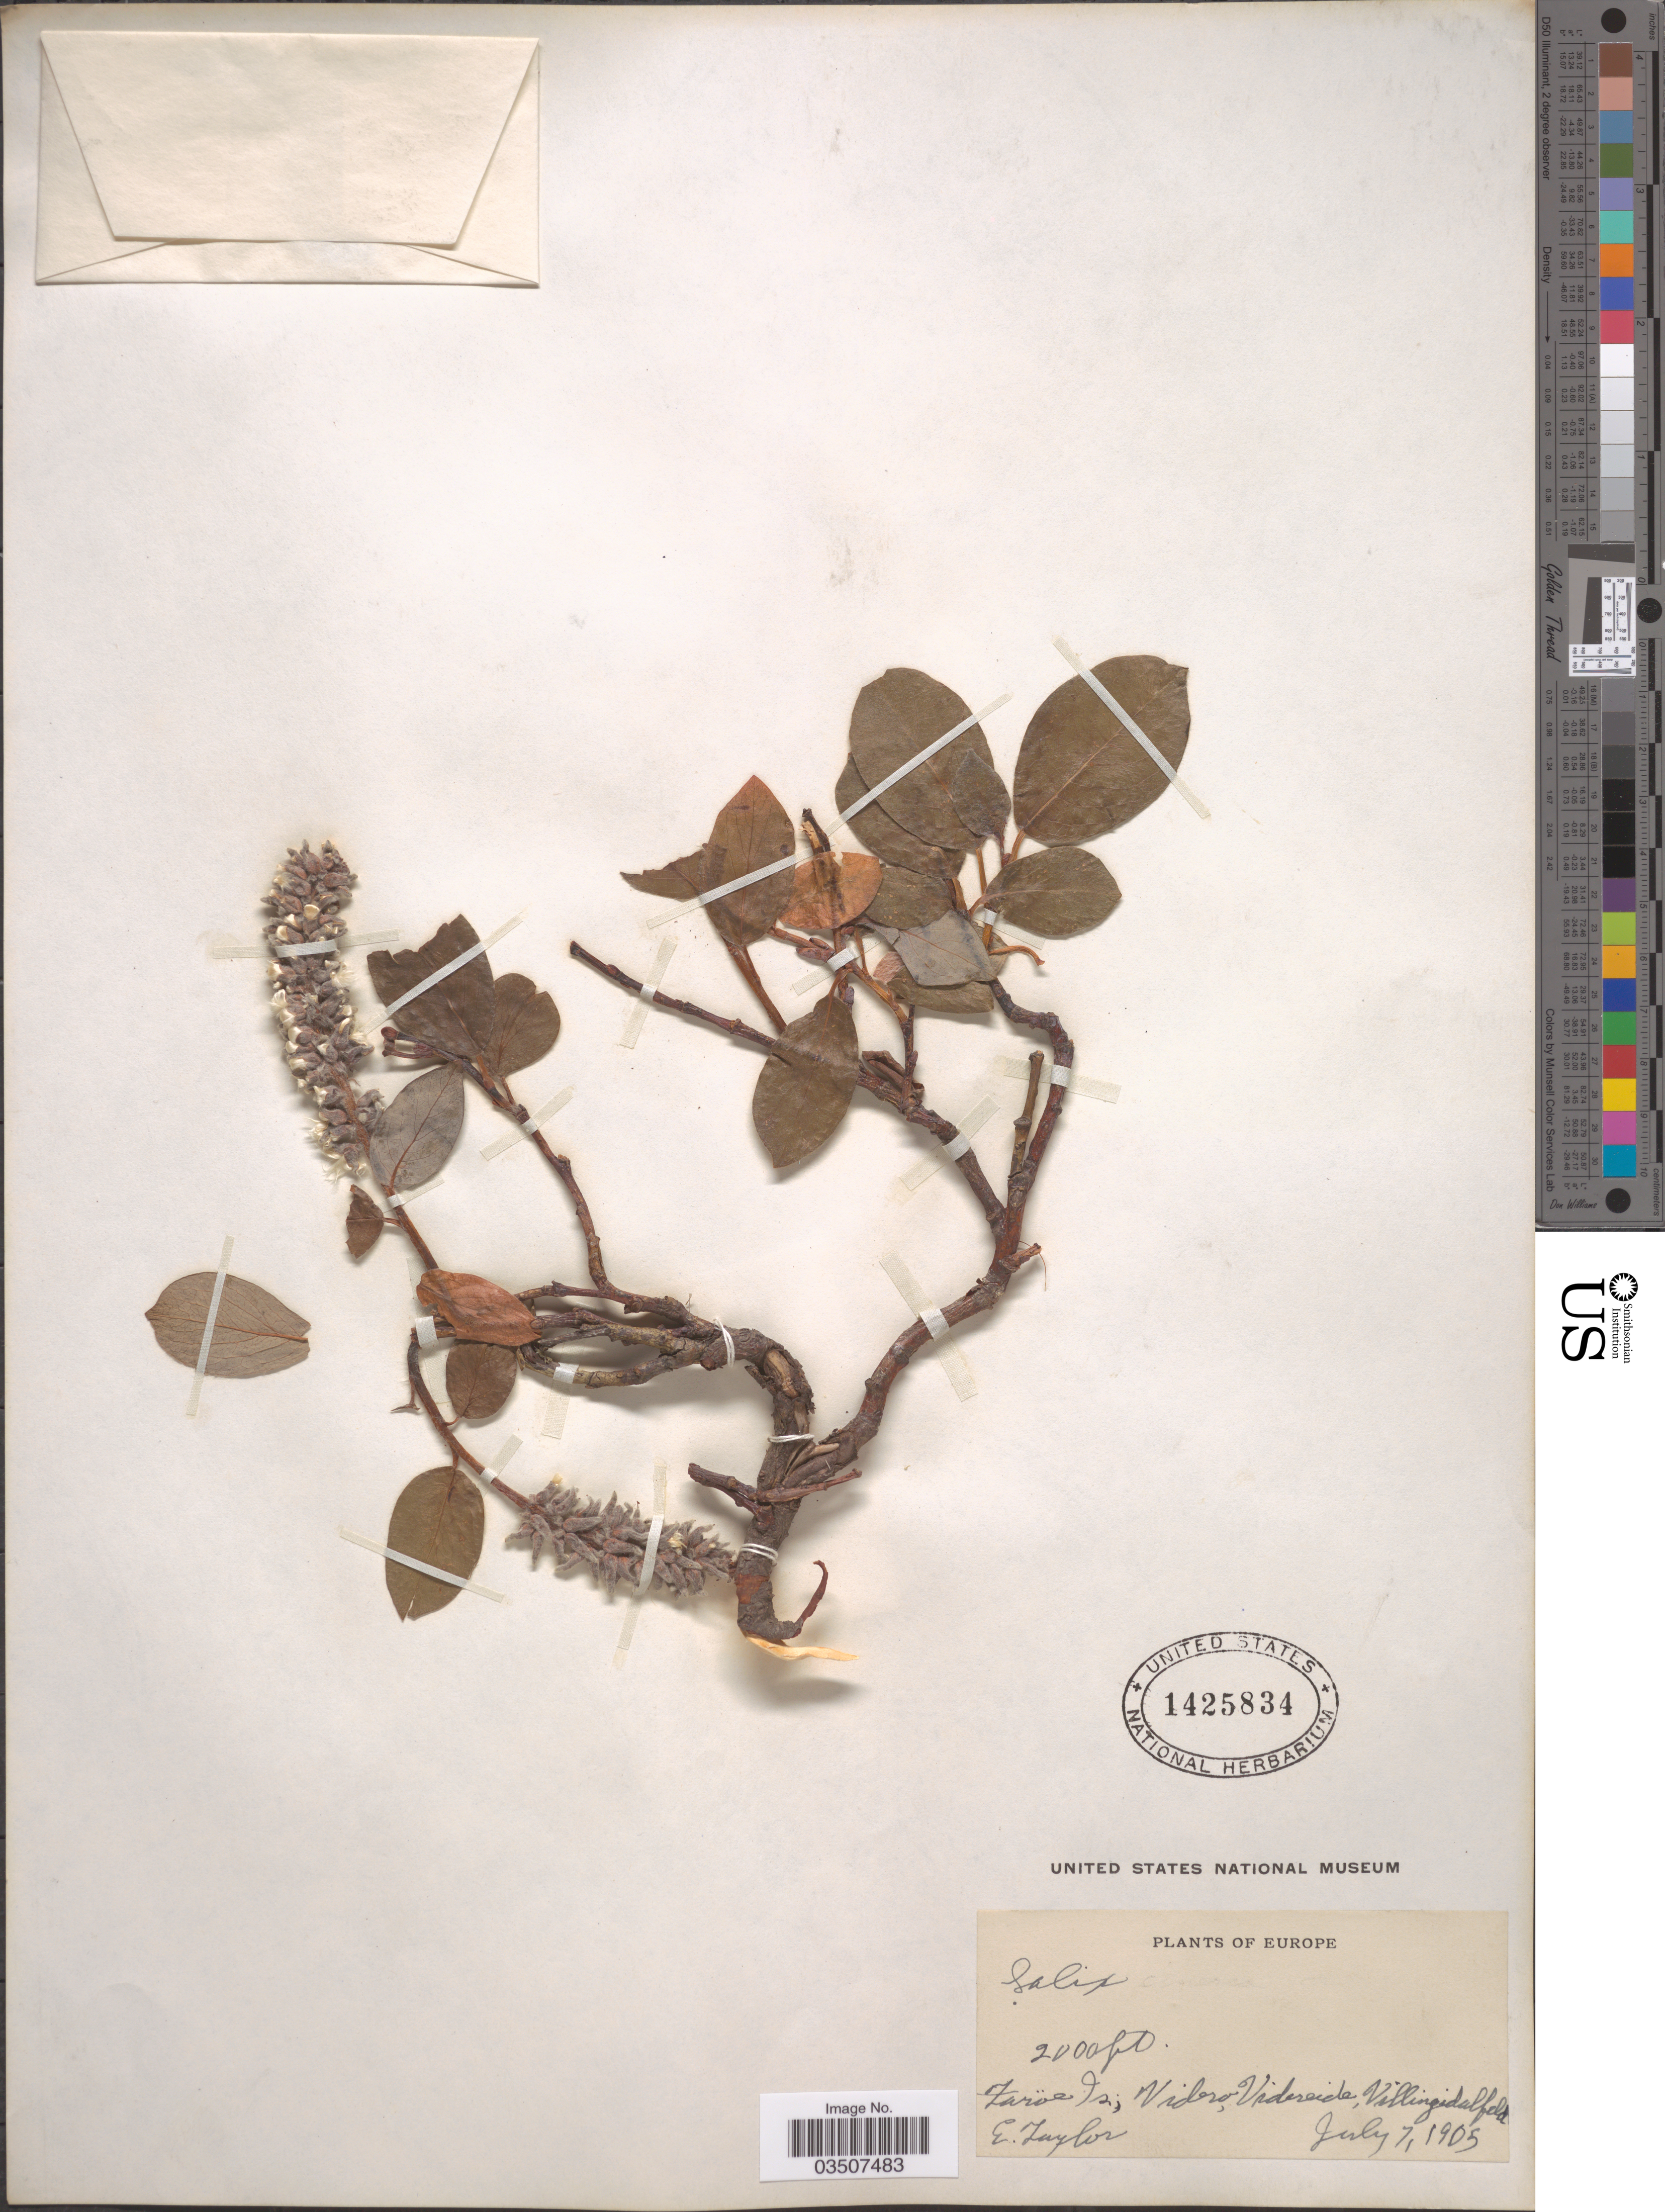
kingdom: Plantae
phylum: Tracheophyta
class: Magnoliopsida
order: Malpighiales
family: Salicaceae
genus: Salix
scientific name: Salix cordata x S. sericea Marshall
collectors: E. Taylor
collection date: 1905-07-07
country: Faroe Islands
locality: Europe. Faröe Is; Vidro, Videreide, Villingidalfeld. [interpreted]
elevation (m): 610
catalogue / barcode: US 1425834